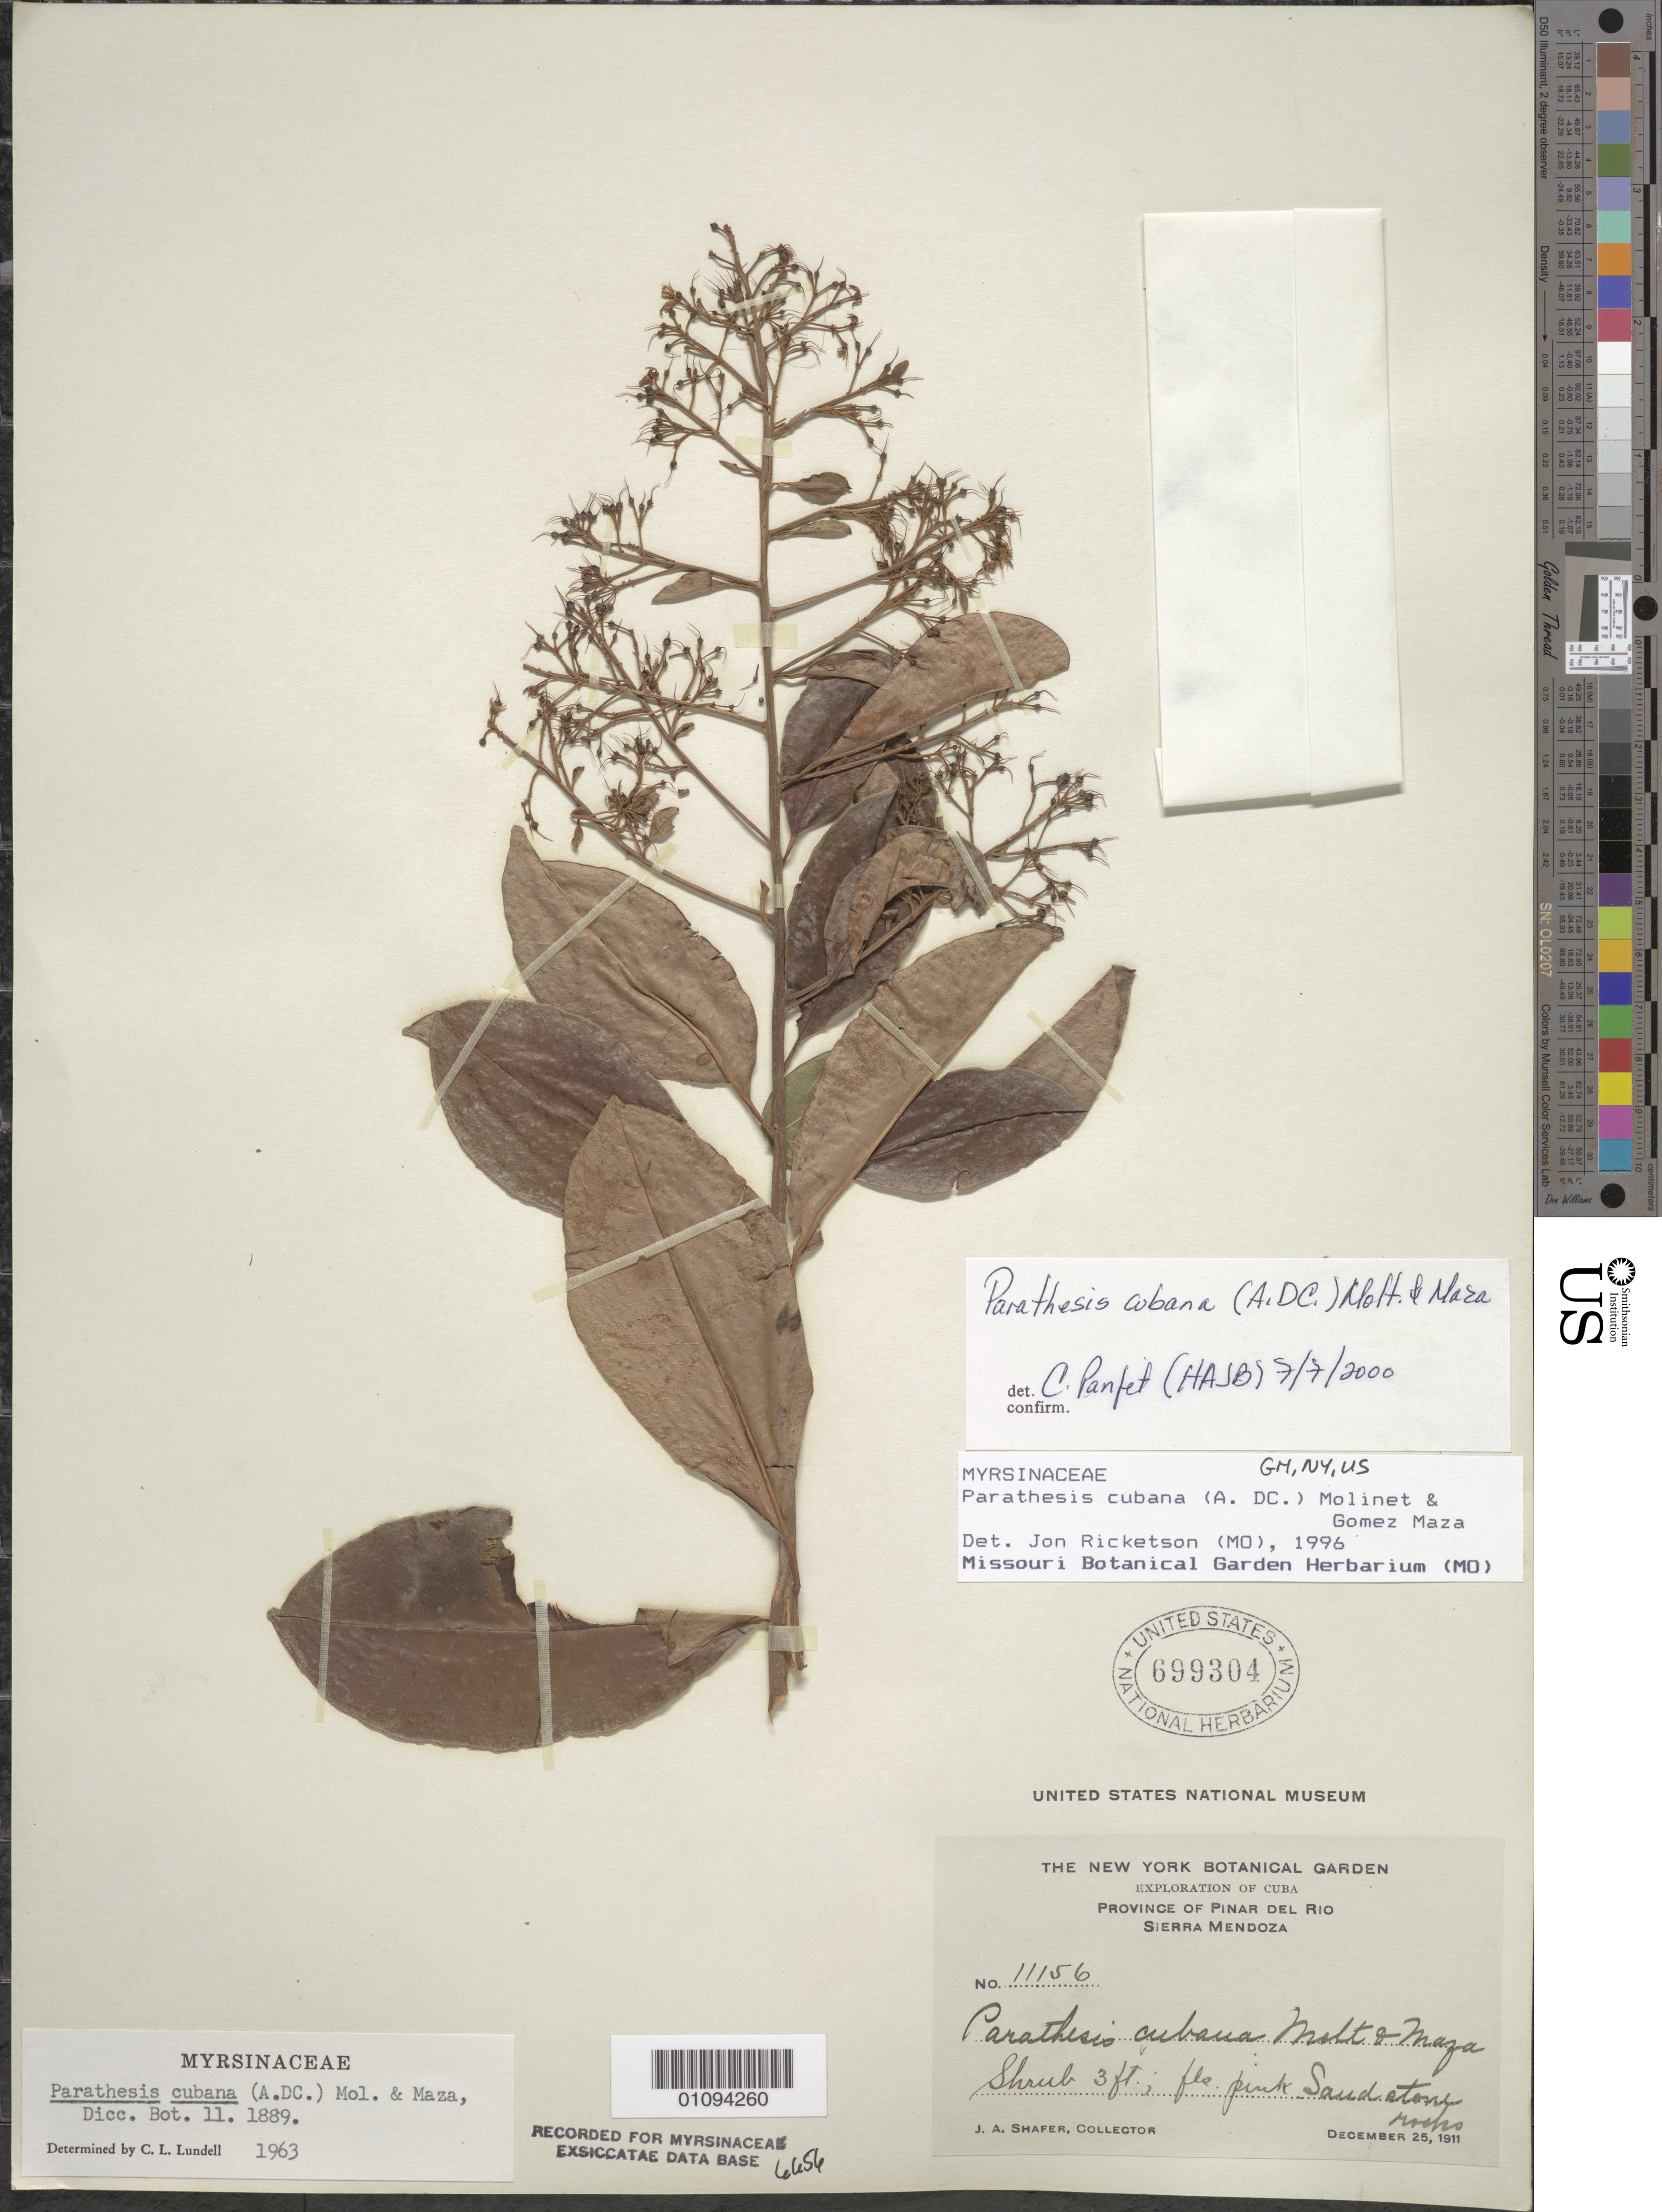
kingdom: Plantae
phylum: Tracheophyta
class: Magnoliopsida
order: Ericales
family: Primulaceae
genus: Parathesis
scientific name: Parathesis cubana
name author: (A. DC.) Molinet & M. Gómez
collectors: J. A. Shafer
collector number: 11156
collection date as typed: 25 Dec 1911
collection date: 1911-12-25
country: Cuba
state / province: Pinar del Rio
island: Cuba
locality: Sierra Mendoza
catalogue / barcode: US 699304